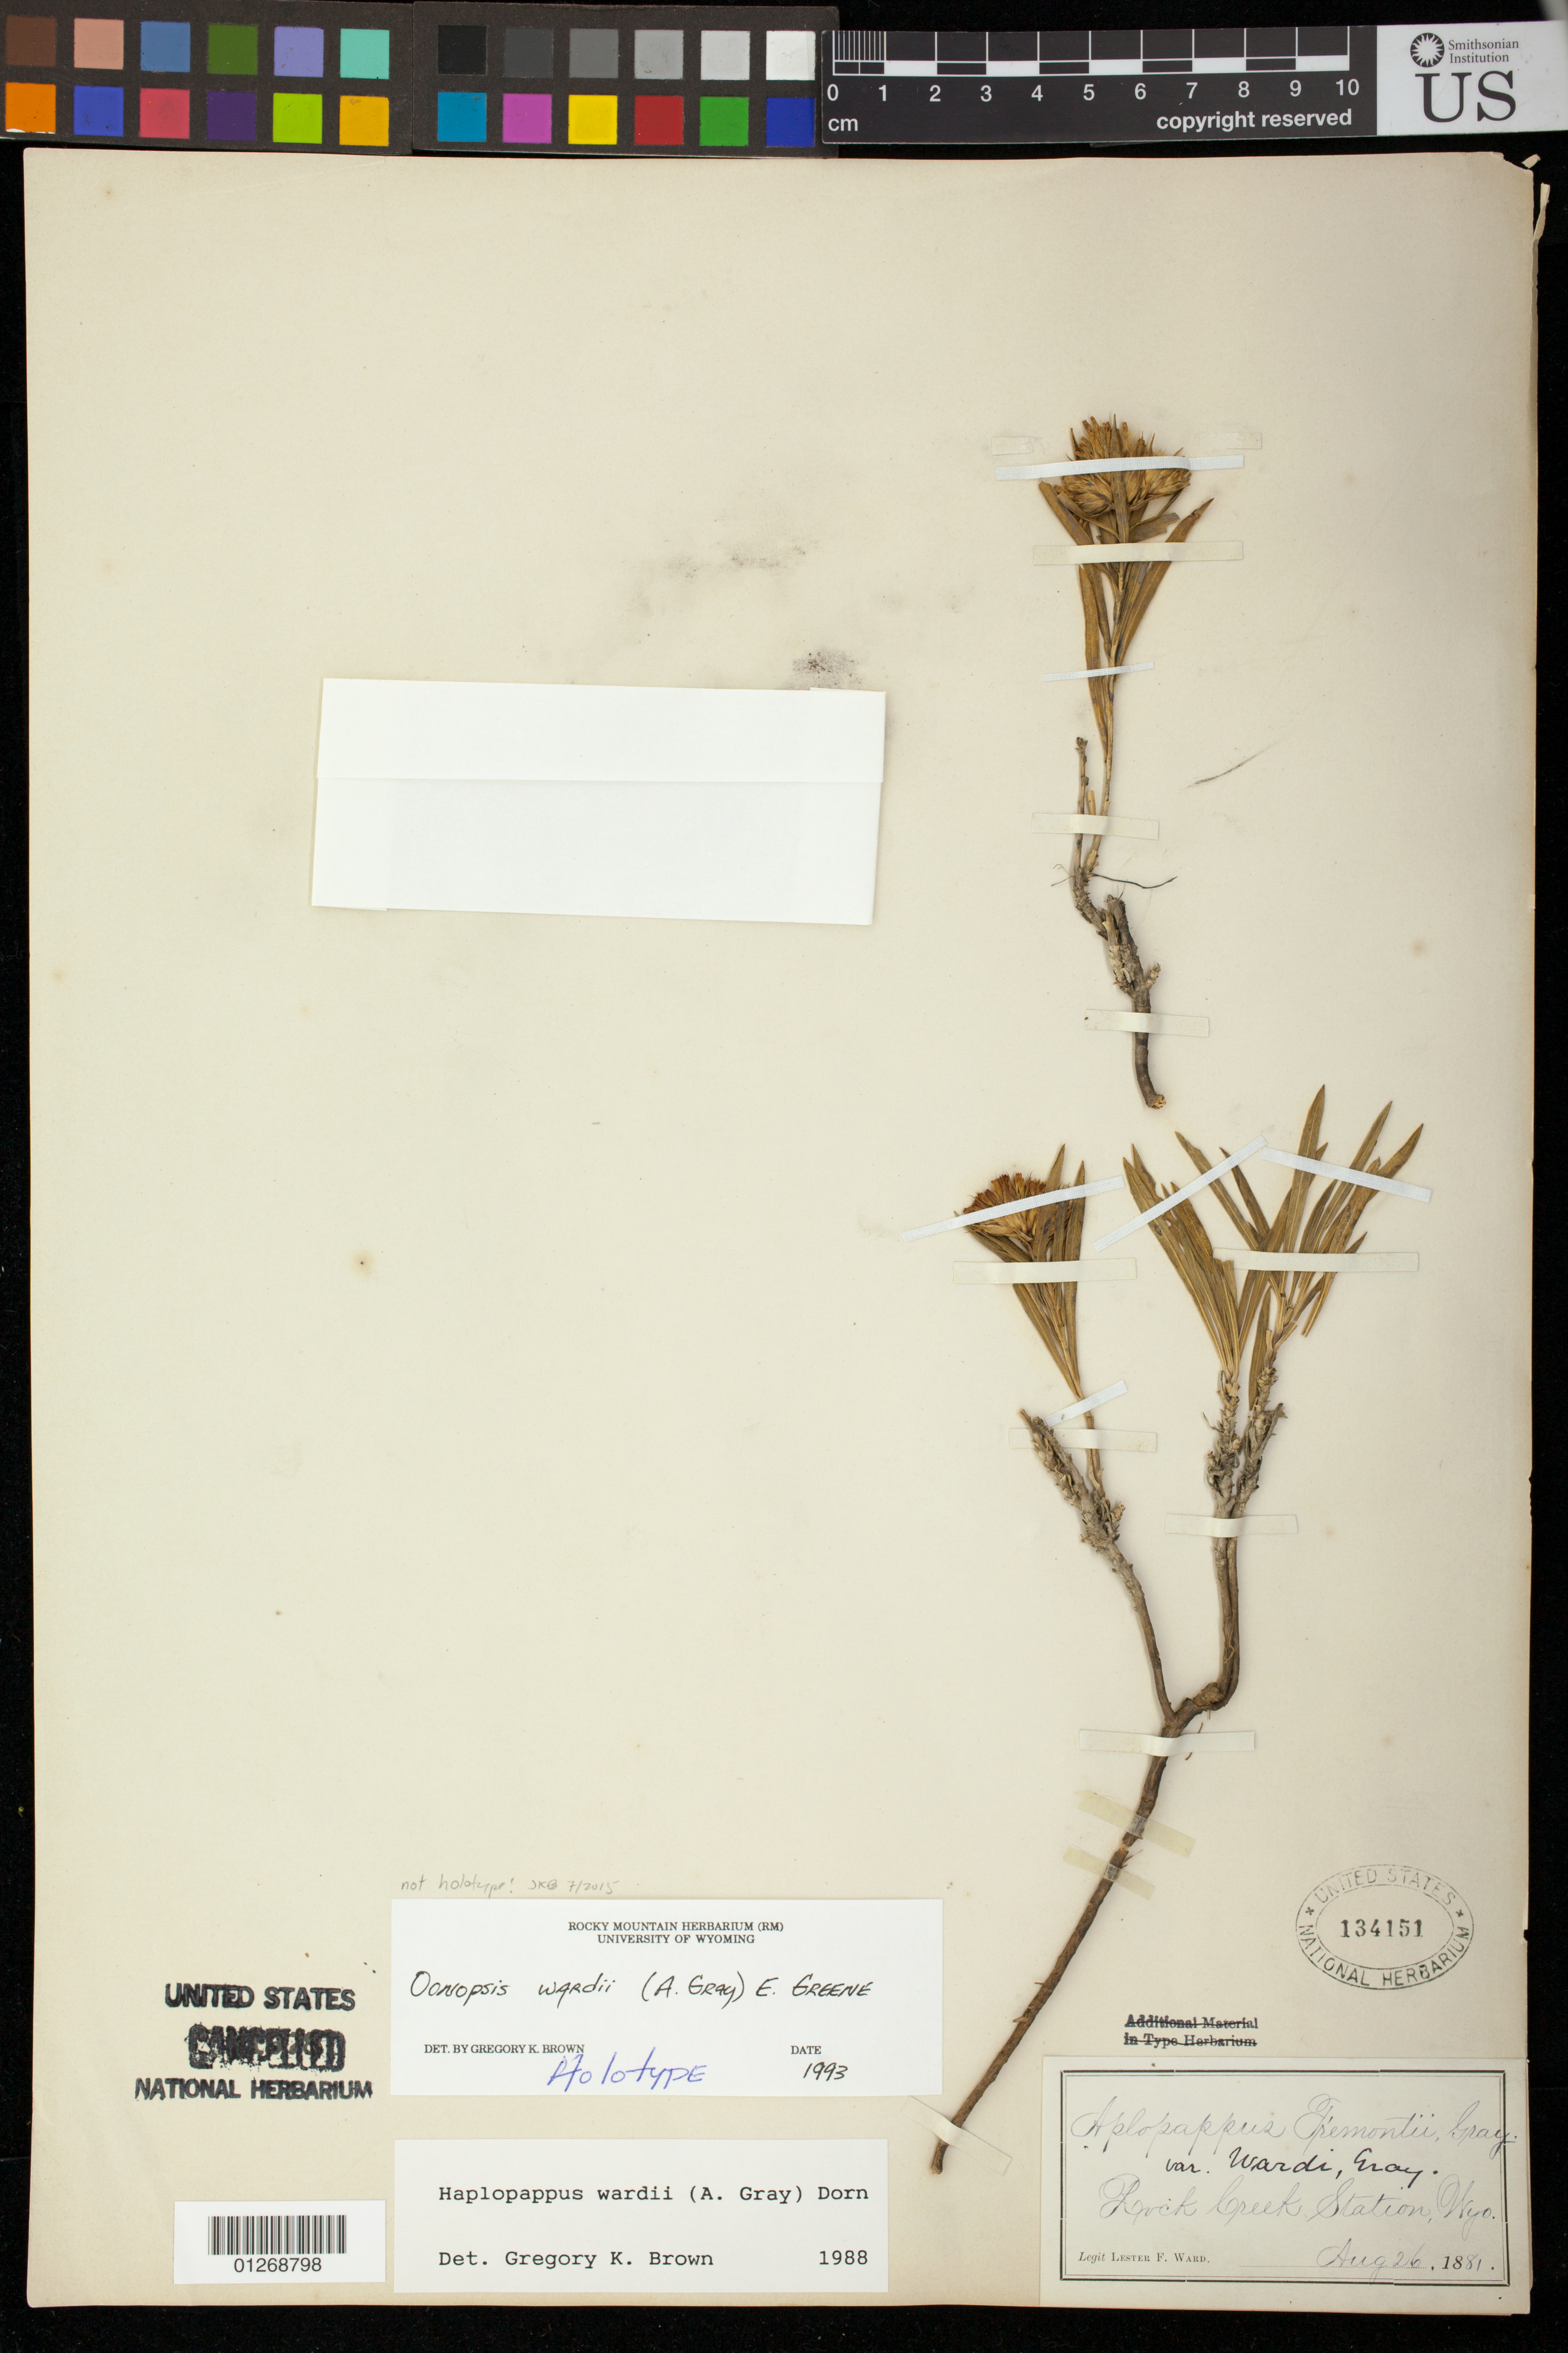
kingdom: Plantae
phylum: Tracheophyta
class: Magnoliopsida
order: Asterales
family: Asteraceae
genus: Haplopappus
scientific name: Haplopappus fremontii var. wardii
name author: A. Gray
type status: Type Collection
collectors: L. F. Ward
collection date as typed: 26 Aug 1881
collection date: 1881-08-26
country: United States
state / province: Wyoming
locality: Rock Creek Station.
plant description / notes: Specimen annotated as "holotype" by G.K. Brown (1993); a duplicate at GH is likewise annotated (by D.E. Boufford, 1982) holotype.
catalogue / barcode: US 134151